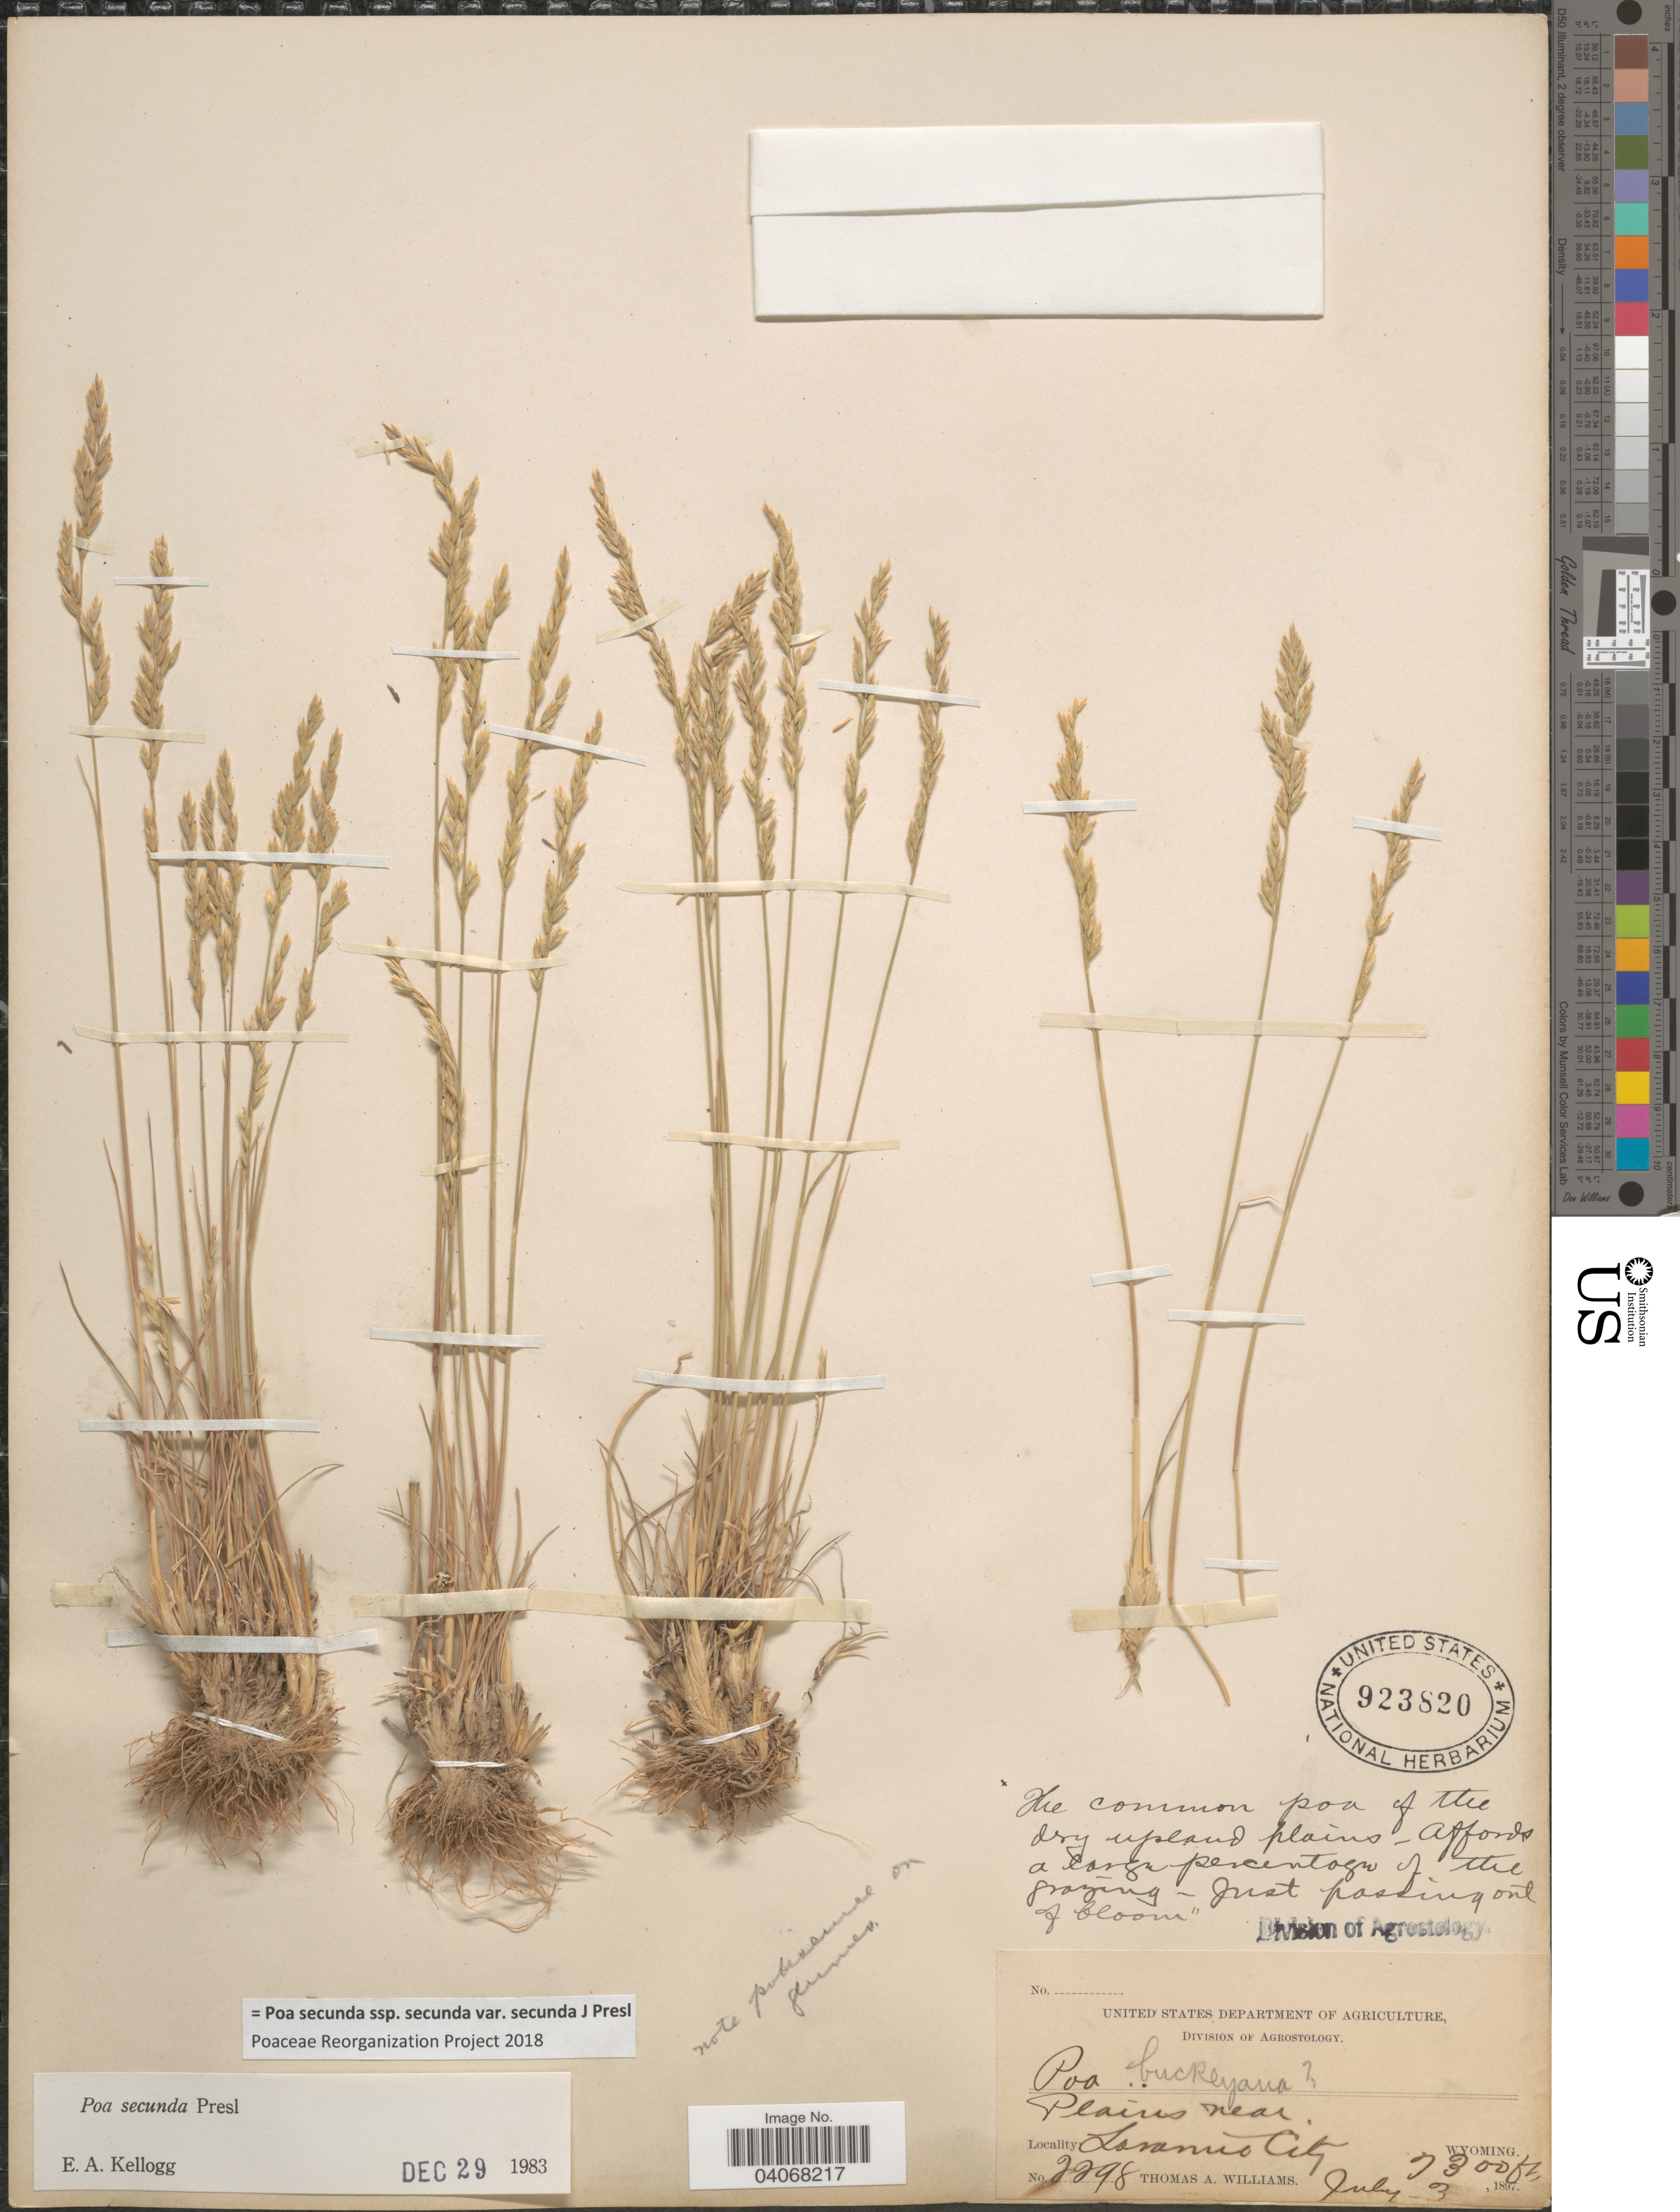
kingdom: Plantae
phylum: Tracheophyta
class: Liliopsida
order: Poales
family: Poaceae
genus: Poa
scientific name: Poa secunda subsp. secunda var. secunda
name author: J. Presl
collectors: T. A. Williams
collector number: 2298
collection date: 1897-07-03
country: United States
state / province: Wyoming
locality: Plains near Laramie City.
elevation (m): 2225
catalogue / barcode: US 923820